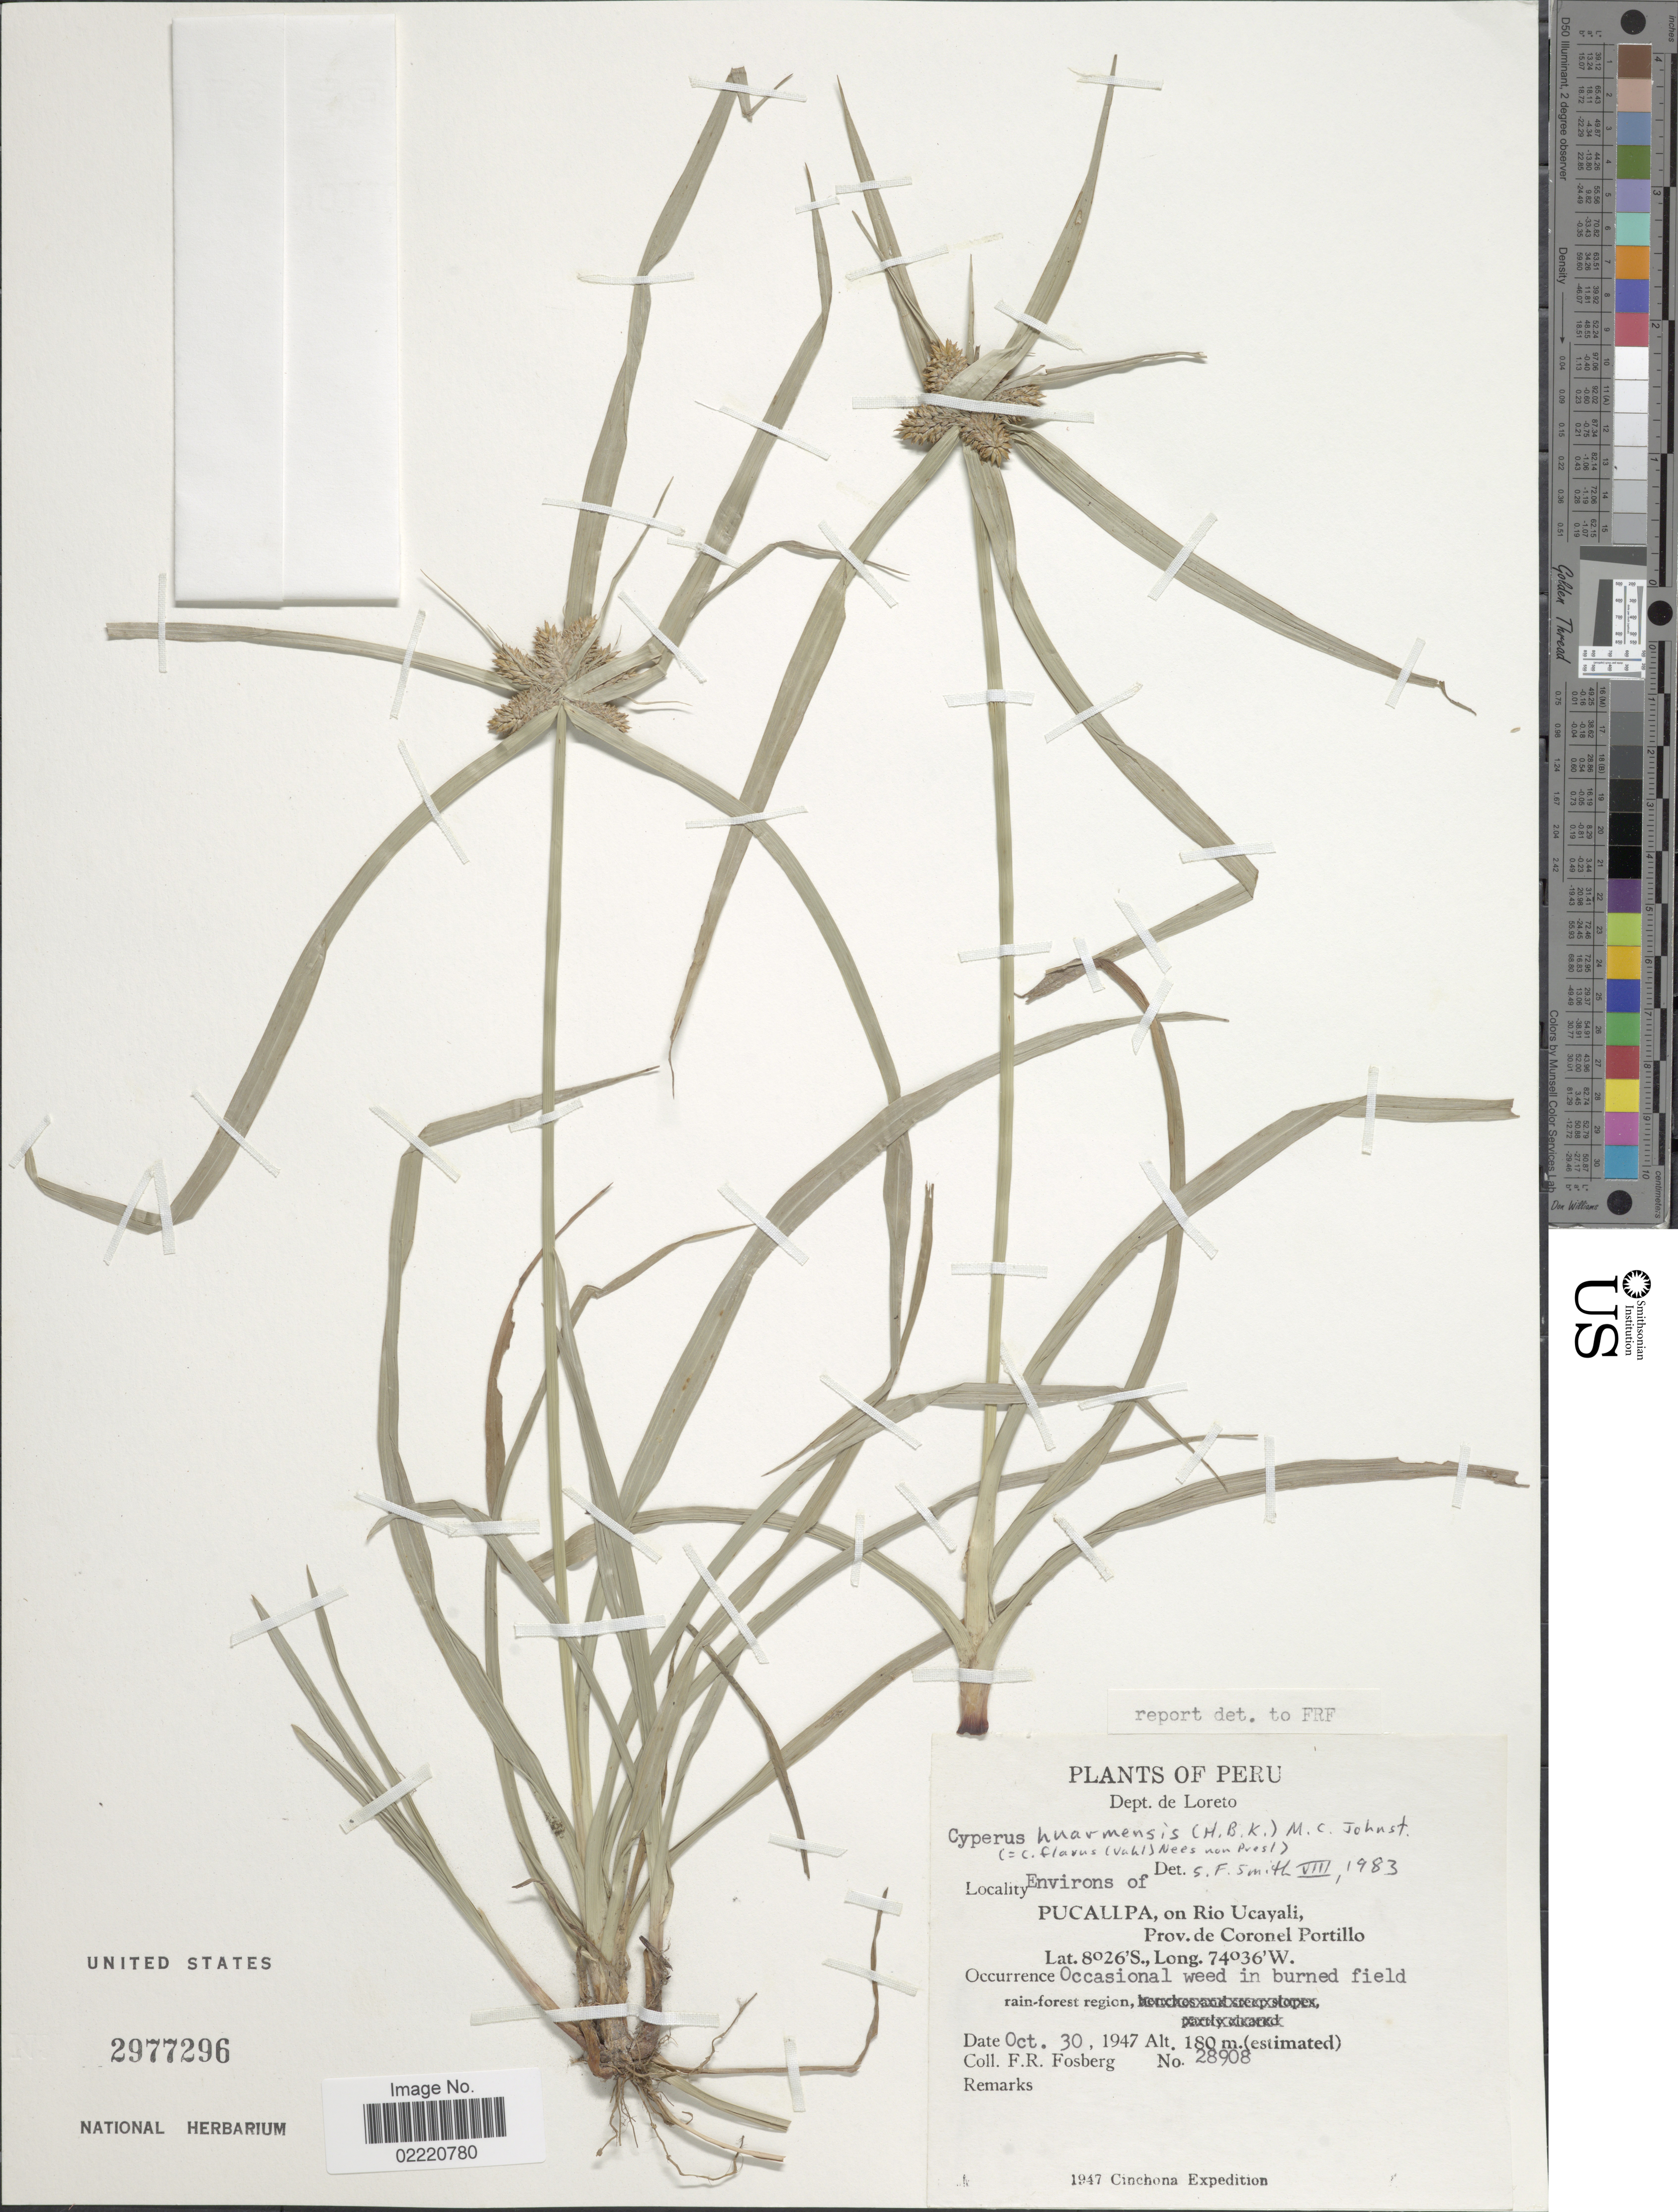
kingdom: Plantae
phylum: Tracheophyta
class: Liliopsida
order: Poales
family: Cyperaceae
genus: Cyperus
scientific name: Cyperus aggregatus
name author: (Willd.) Endl.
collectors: F. R. Fosberg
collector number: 28908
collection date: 1947-10-30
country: Peru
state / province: Loreto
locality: Dept. de Loreto, Environs of Pucallpa, on Rio Ucayali, Prov. de Coronel Portillo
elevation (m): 180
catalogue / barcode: US 2977296